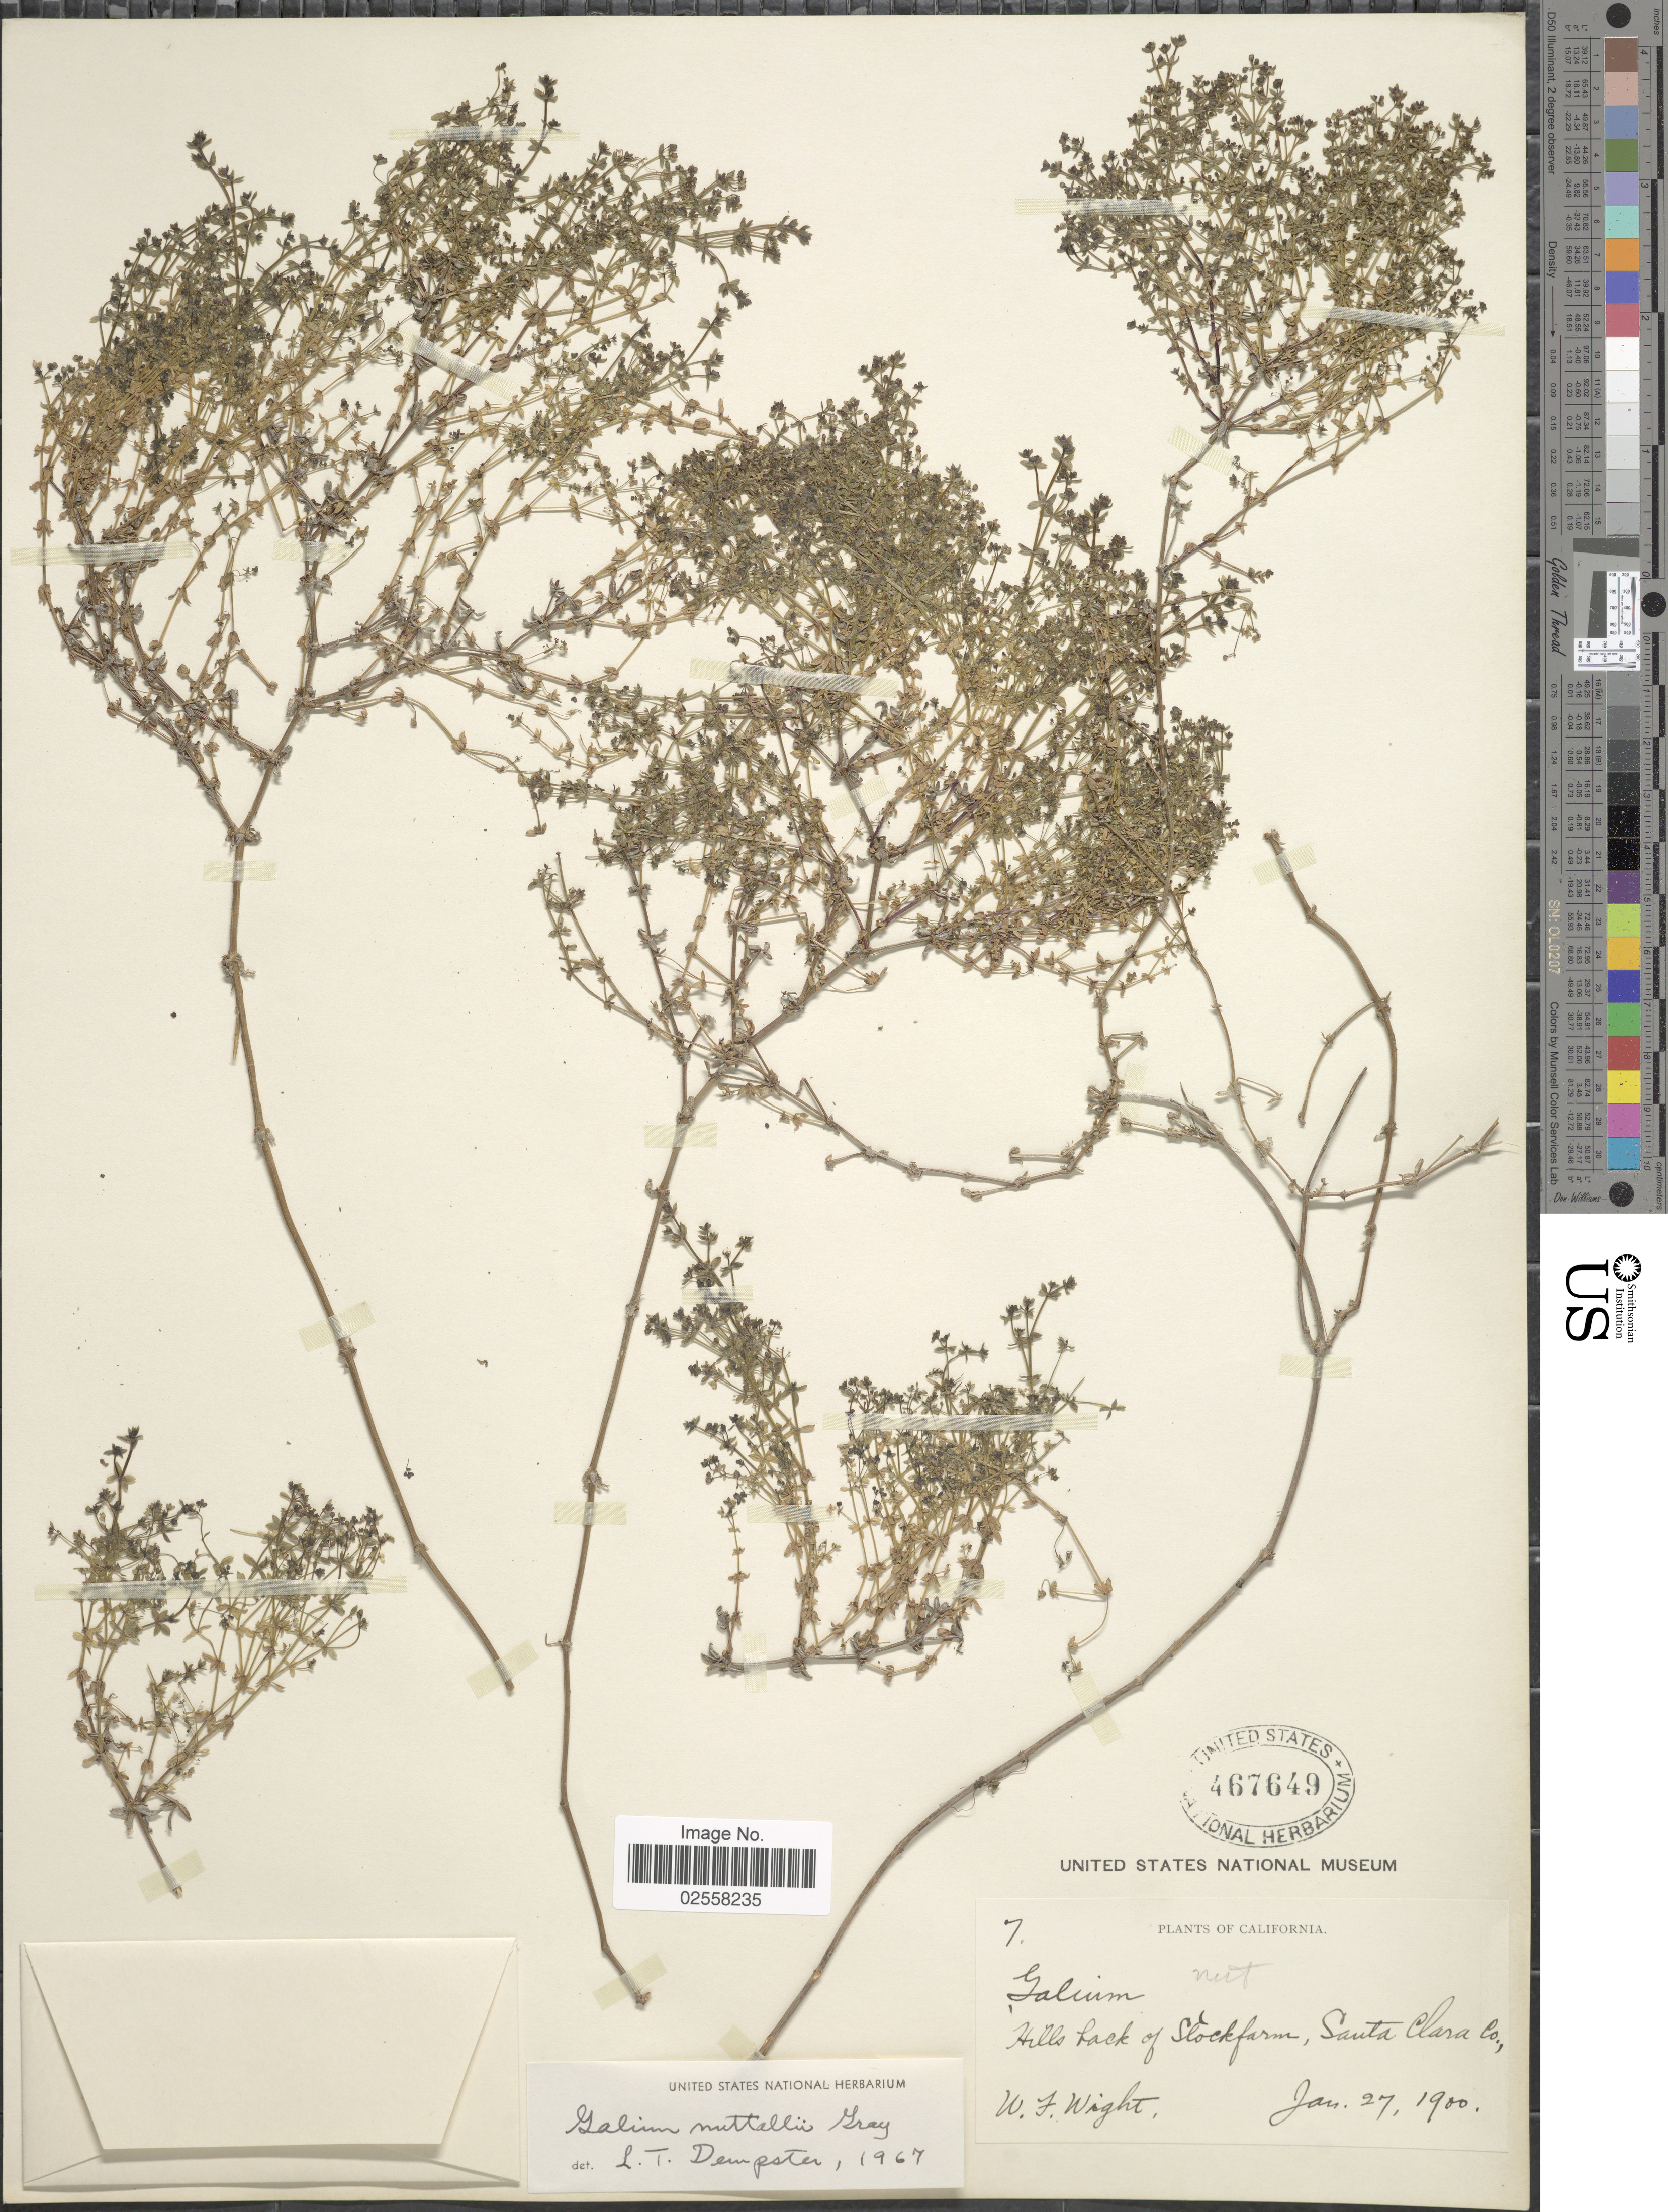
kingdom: Plantae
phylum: Tracheophyta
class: Magnoliopsida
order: Gentianales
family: Rubiaceae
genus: Galium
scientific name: Galium nuttallii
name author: A. Gray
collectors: W. F. Wright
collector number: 7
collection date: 1900-01-27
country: United States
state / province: California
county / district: Santa Clara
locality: Hills back of Stockfarm, Santa Clara Co.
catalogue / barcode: US 467649